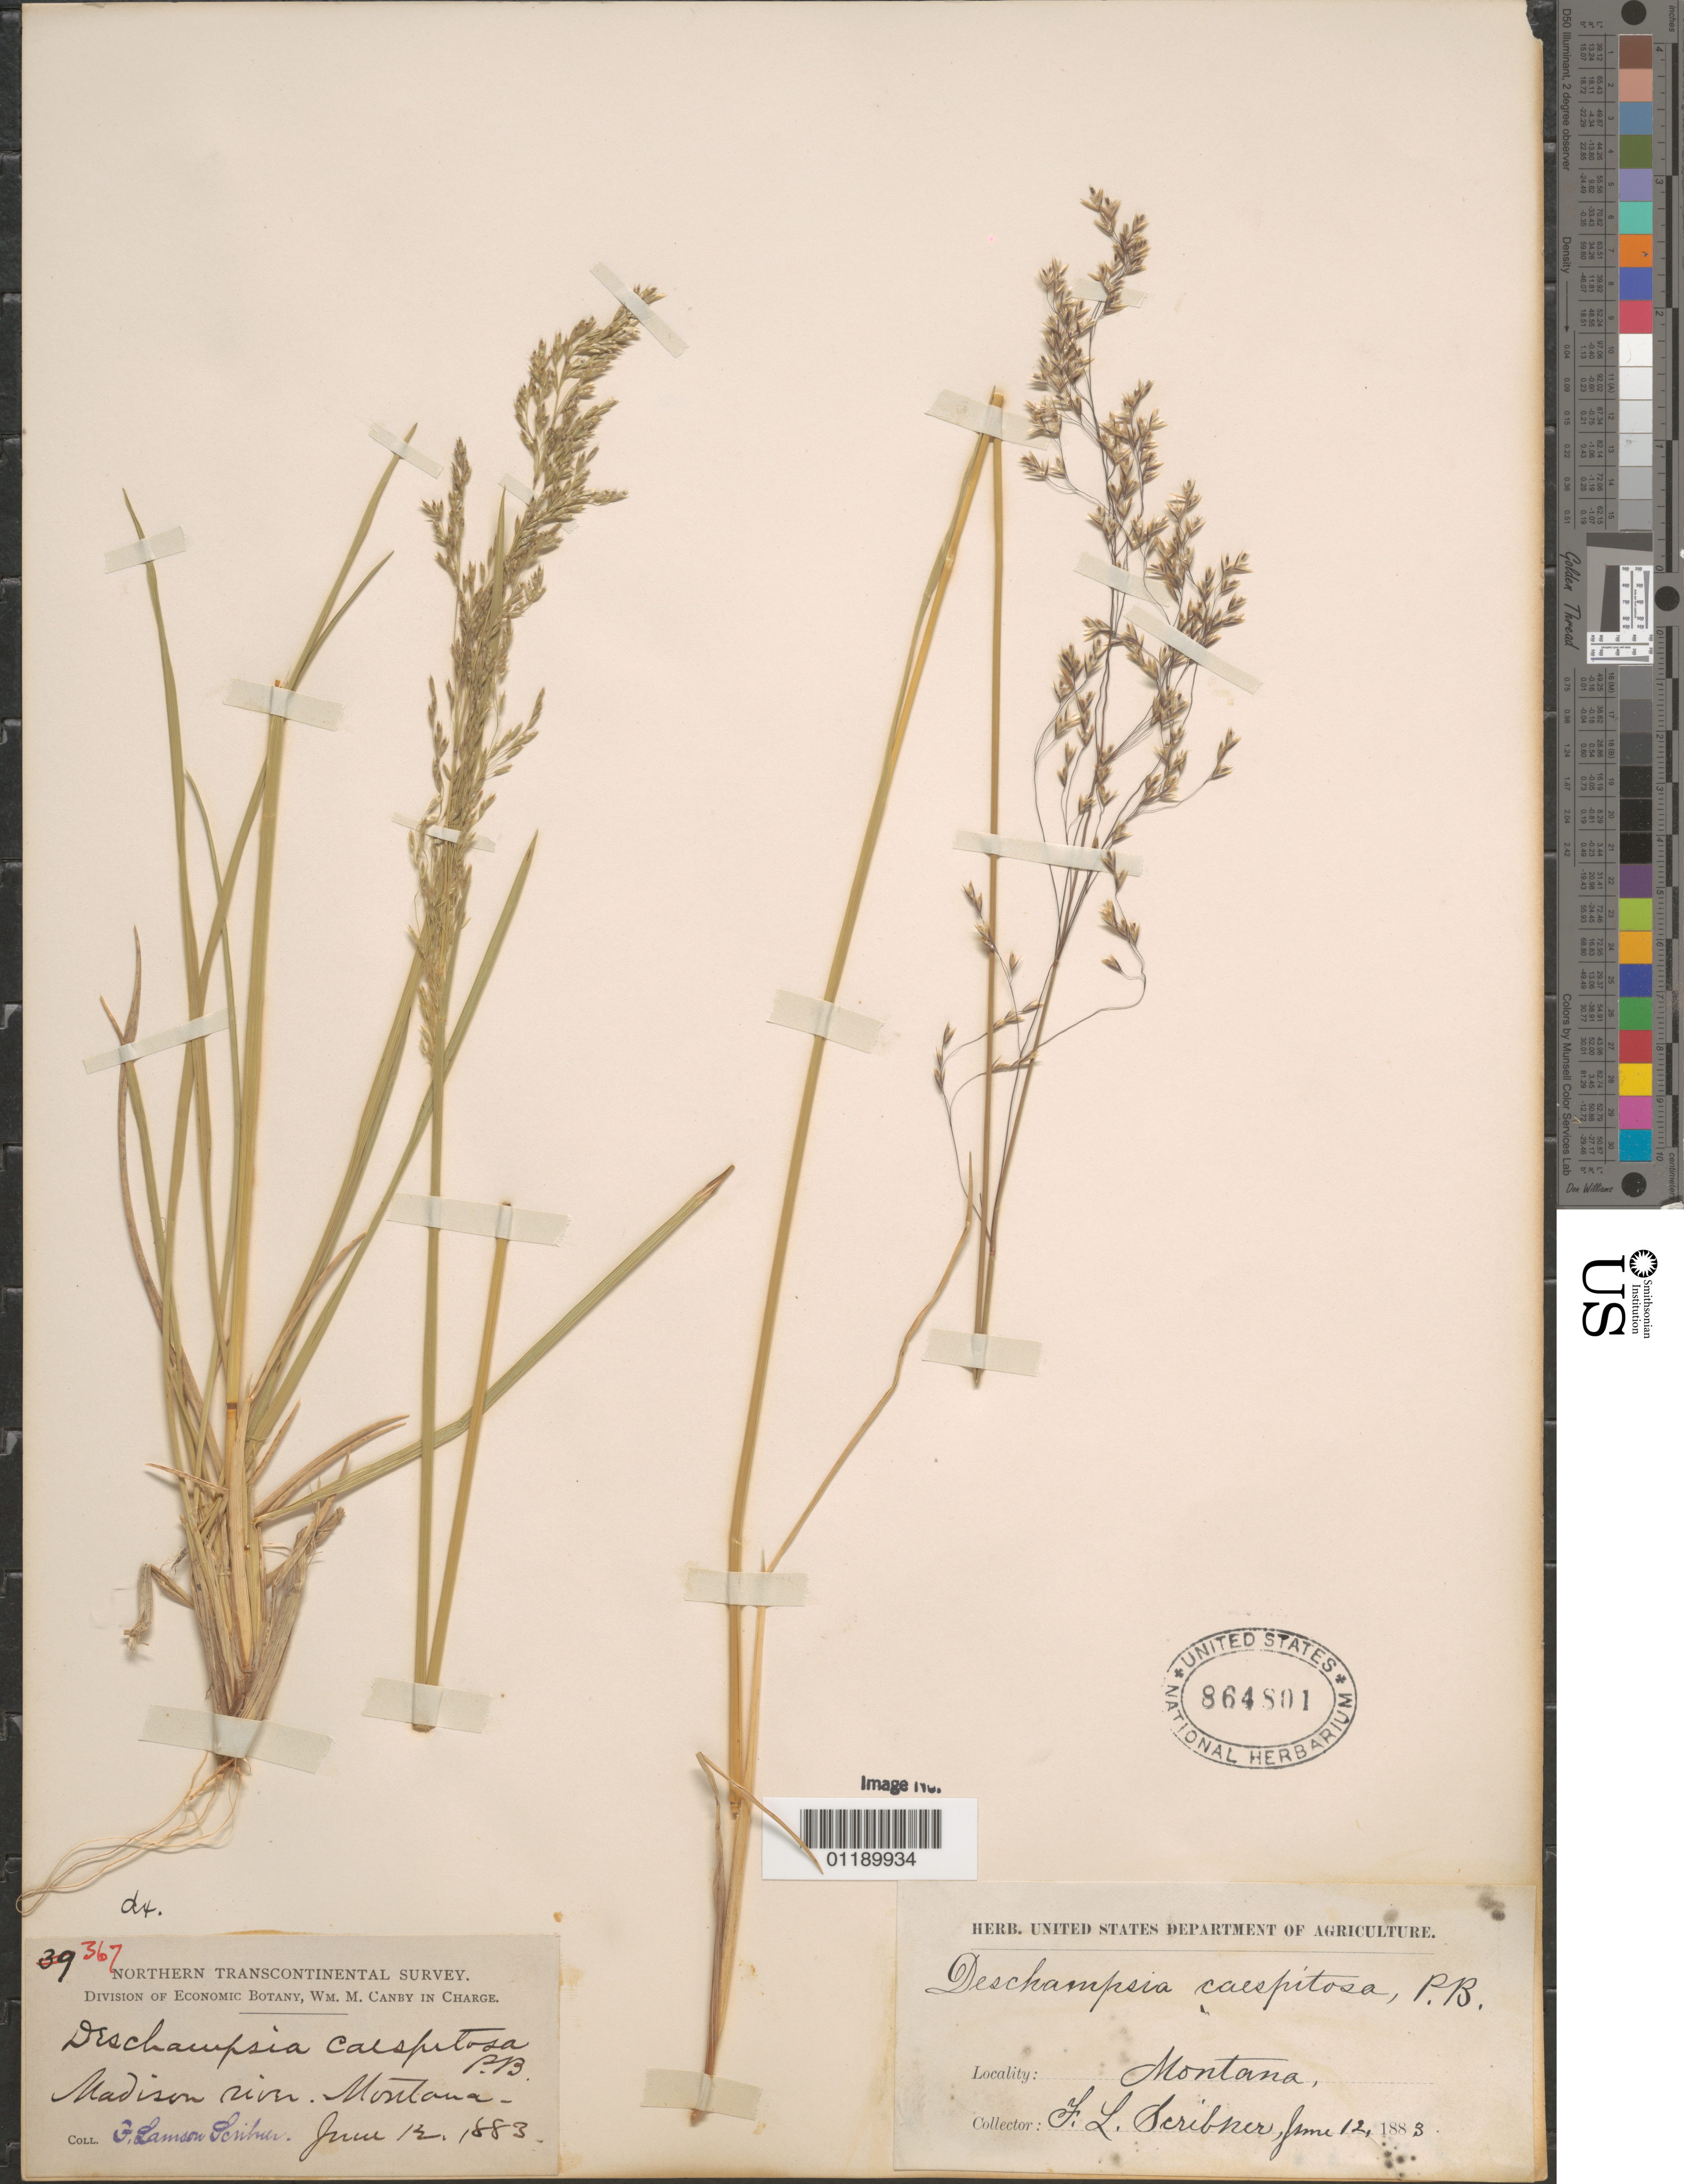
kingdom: Plantae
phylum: Tracheophyta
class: Liliopsida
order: Poales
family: Poaceae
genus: Deschampsia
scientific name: Deschampsia cespitosa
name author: (L.) P. Beauv.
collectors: F. L. Scribner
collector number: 367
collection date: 1883-06-12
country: United States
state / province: Montana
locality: Madison River.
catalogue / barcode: US 864801